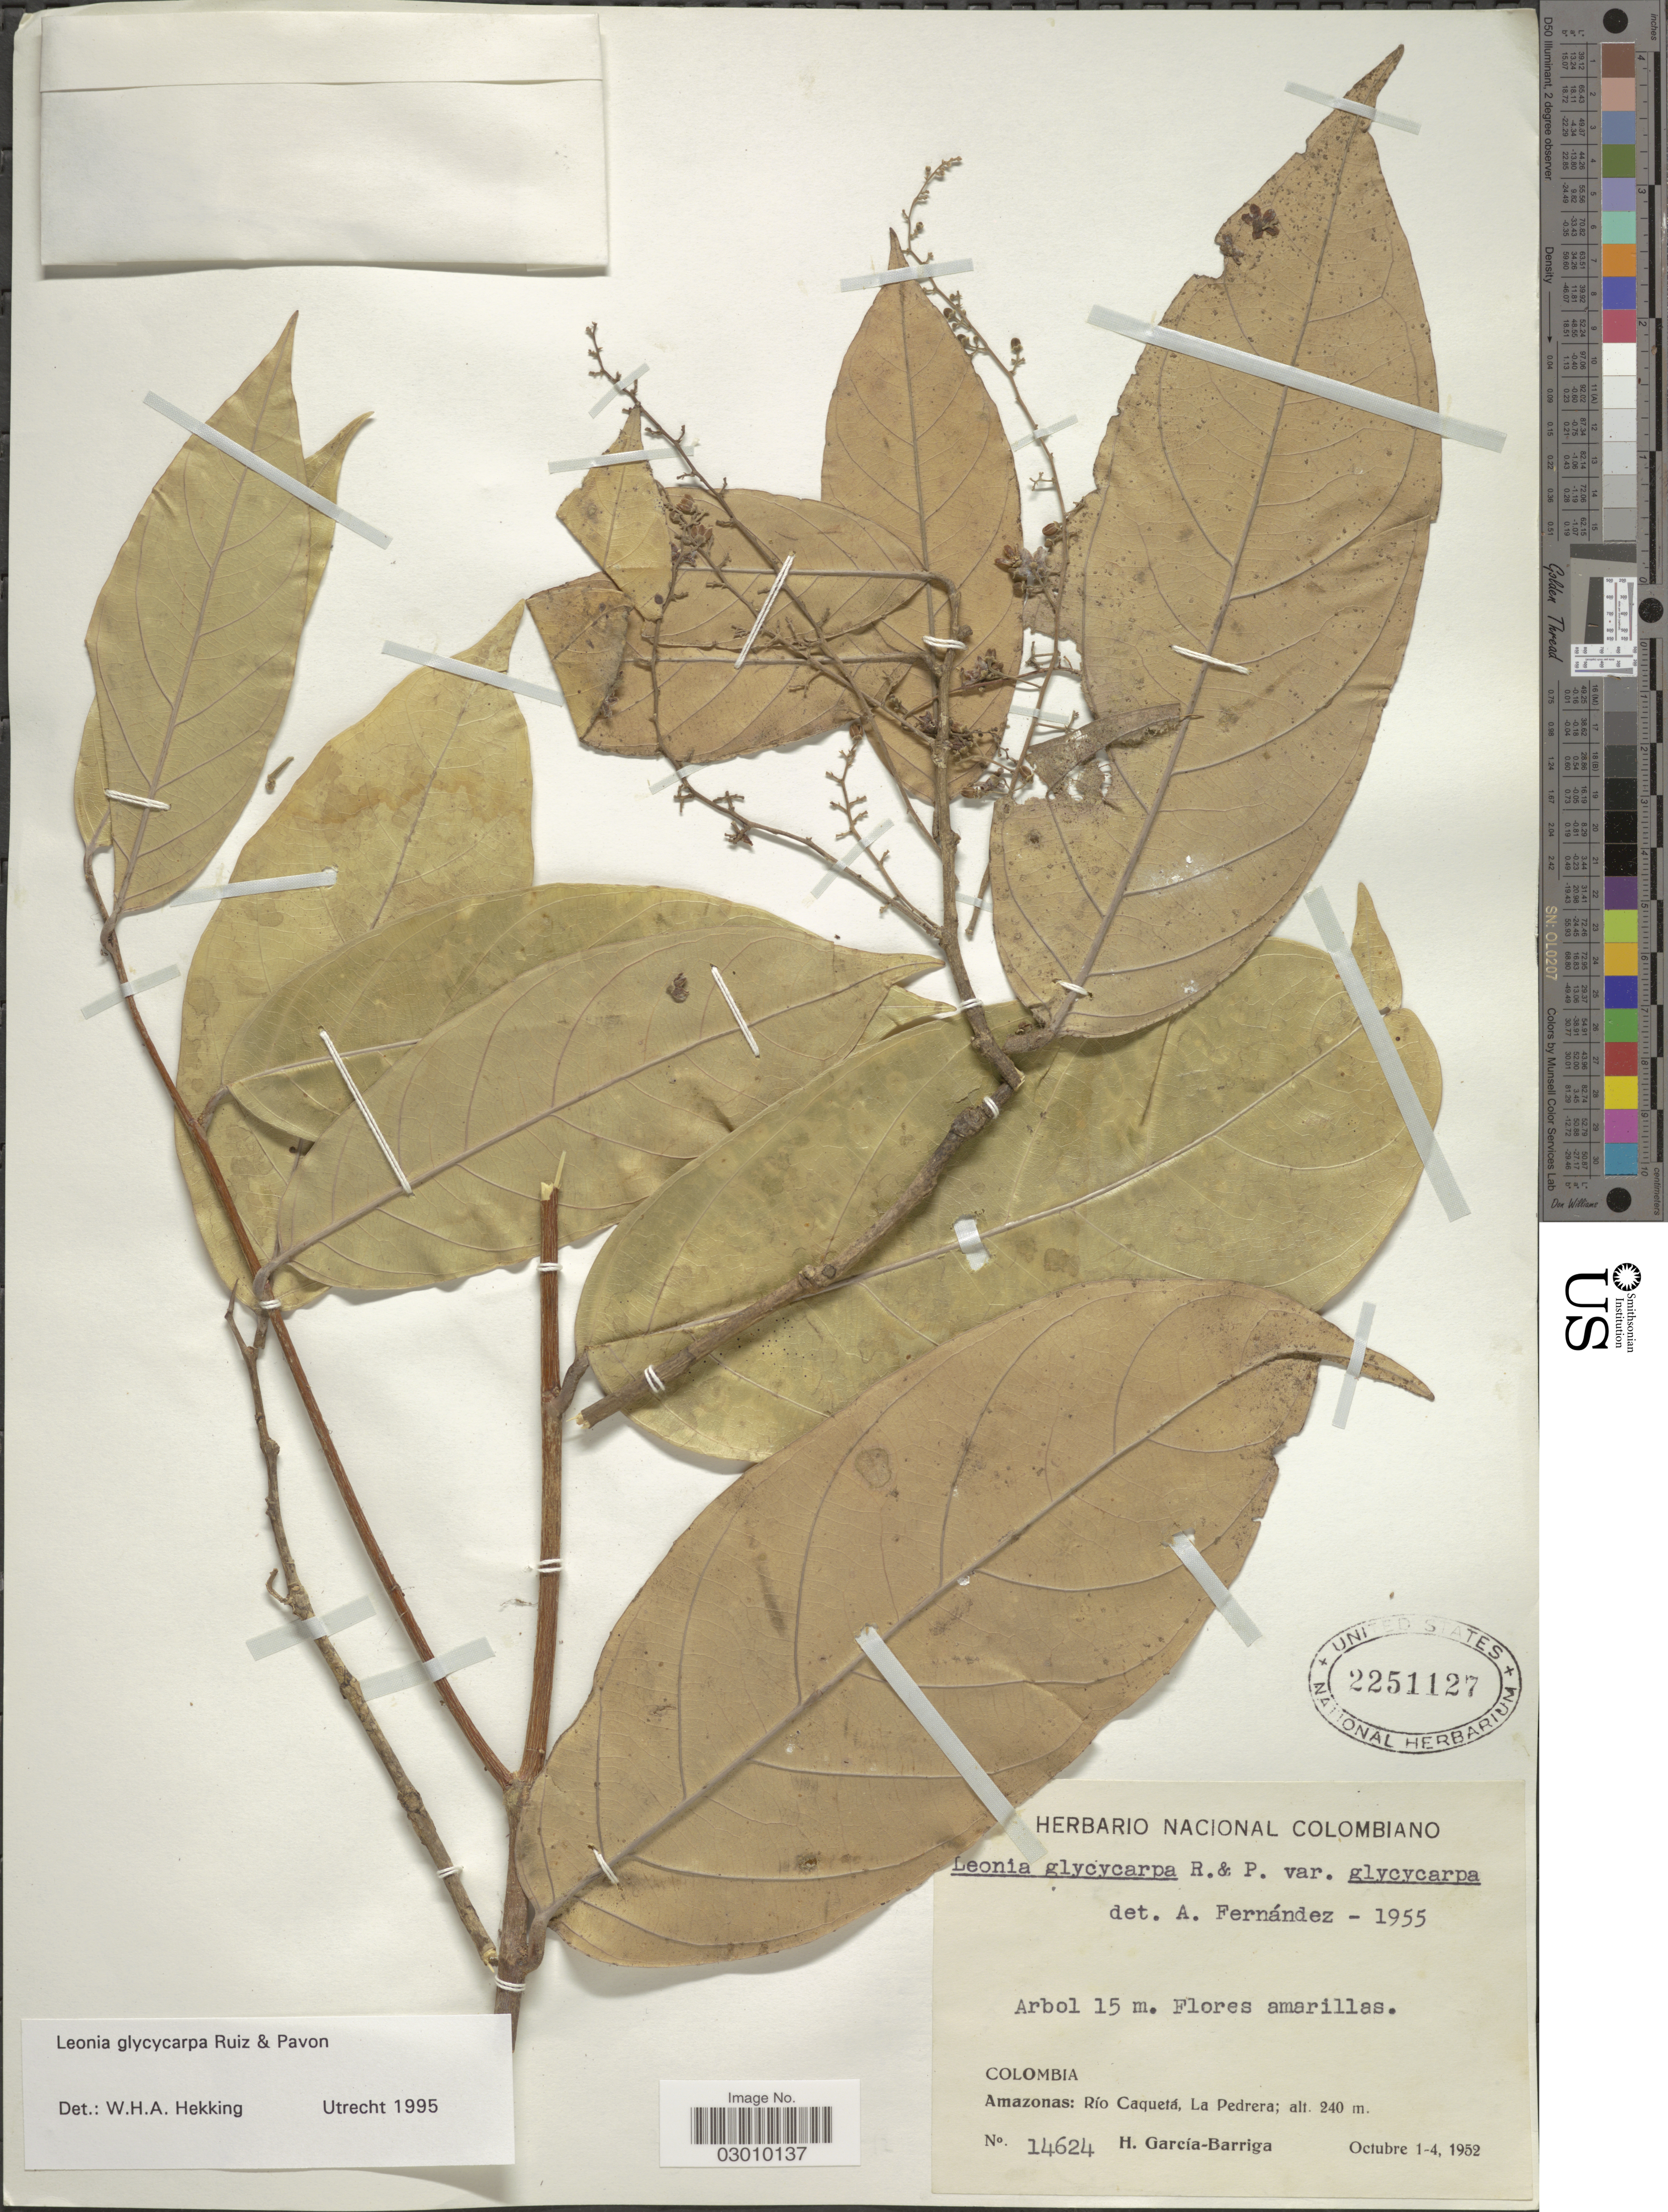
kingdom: Plantae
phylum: Tracheophyta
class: Magnoliopsida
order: Malpighiales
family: Violaceae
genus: Leonia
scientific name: Leonia glycycarpa var. racemosa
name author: (Mart.) L.B. Sm. & A. Fernández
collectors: H. García Barriga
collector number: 14624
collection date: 1952-10-01/1952-10-04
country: Colombia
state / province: Amazônas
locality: Río Caquetá, La Pedrera.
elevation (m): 240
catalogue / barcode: US 2251127